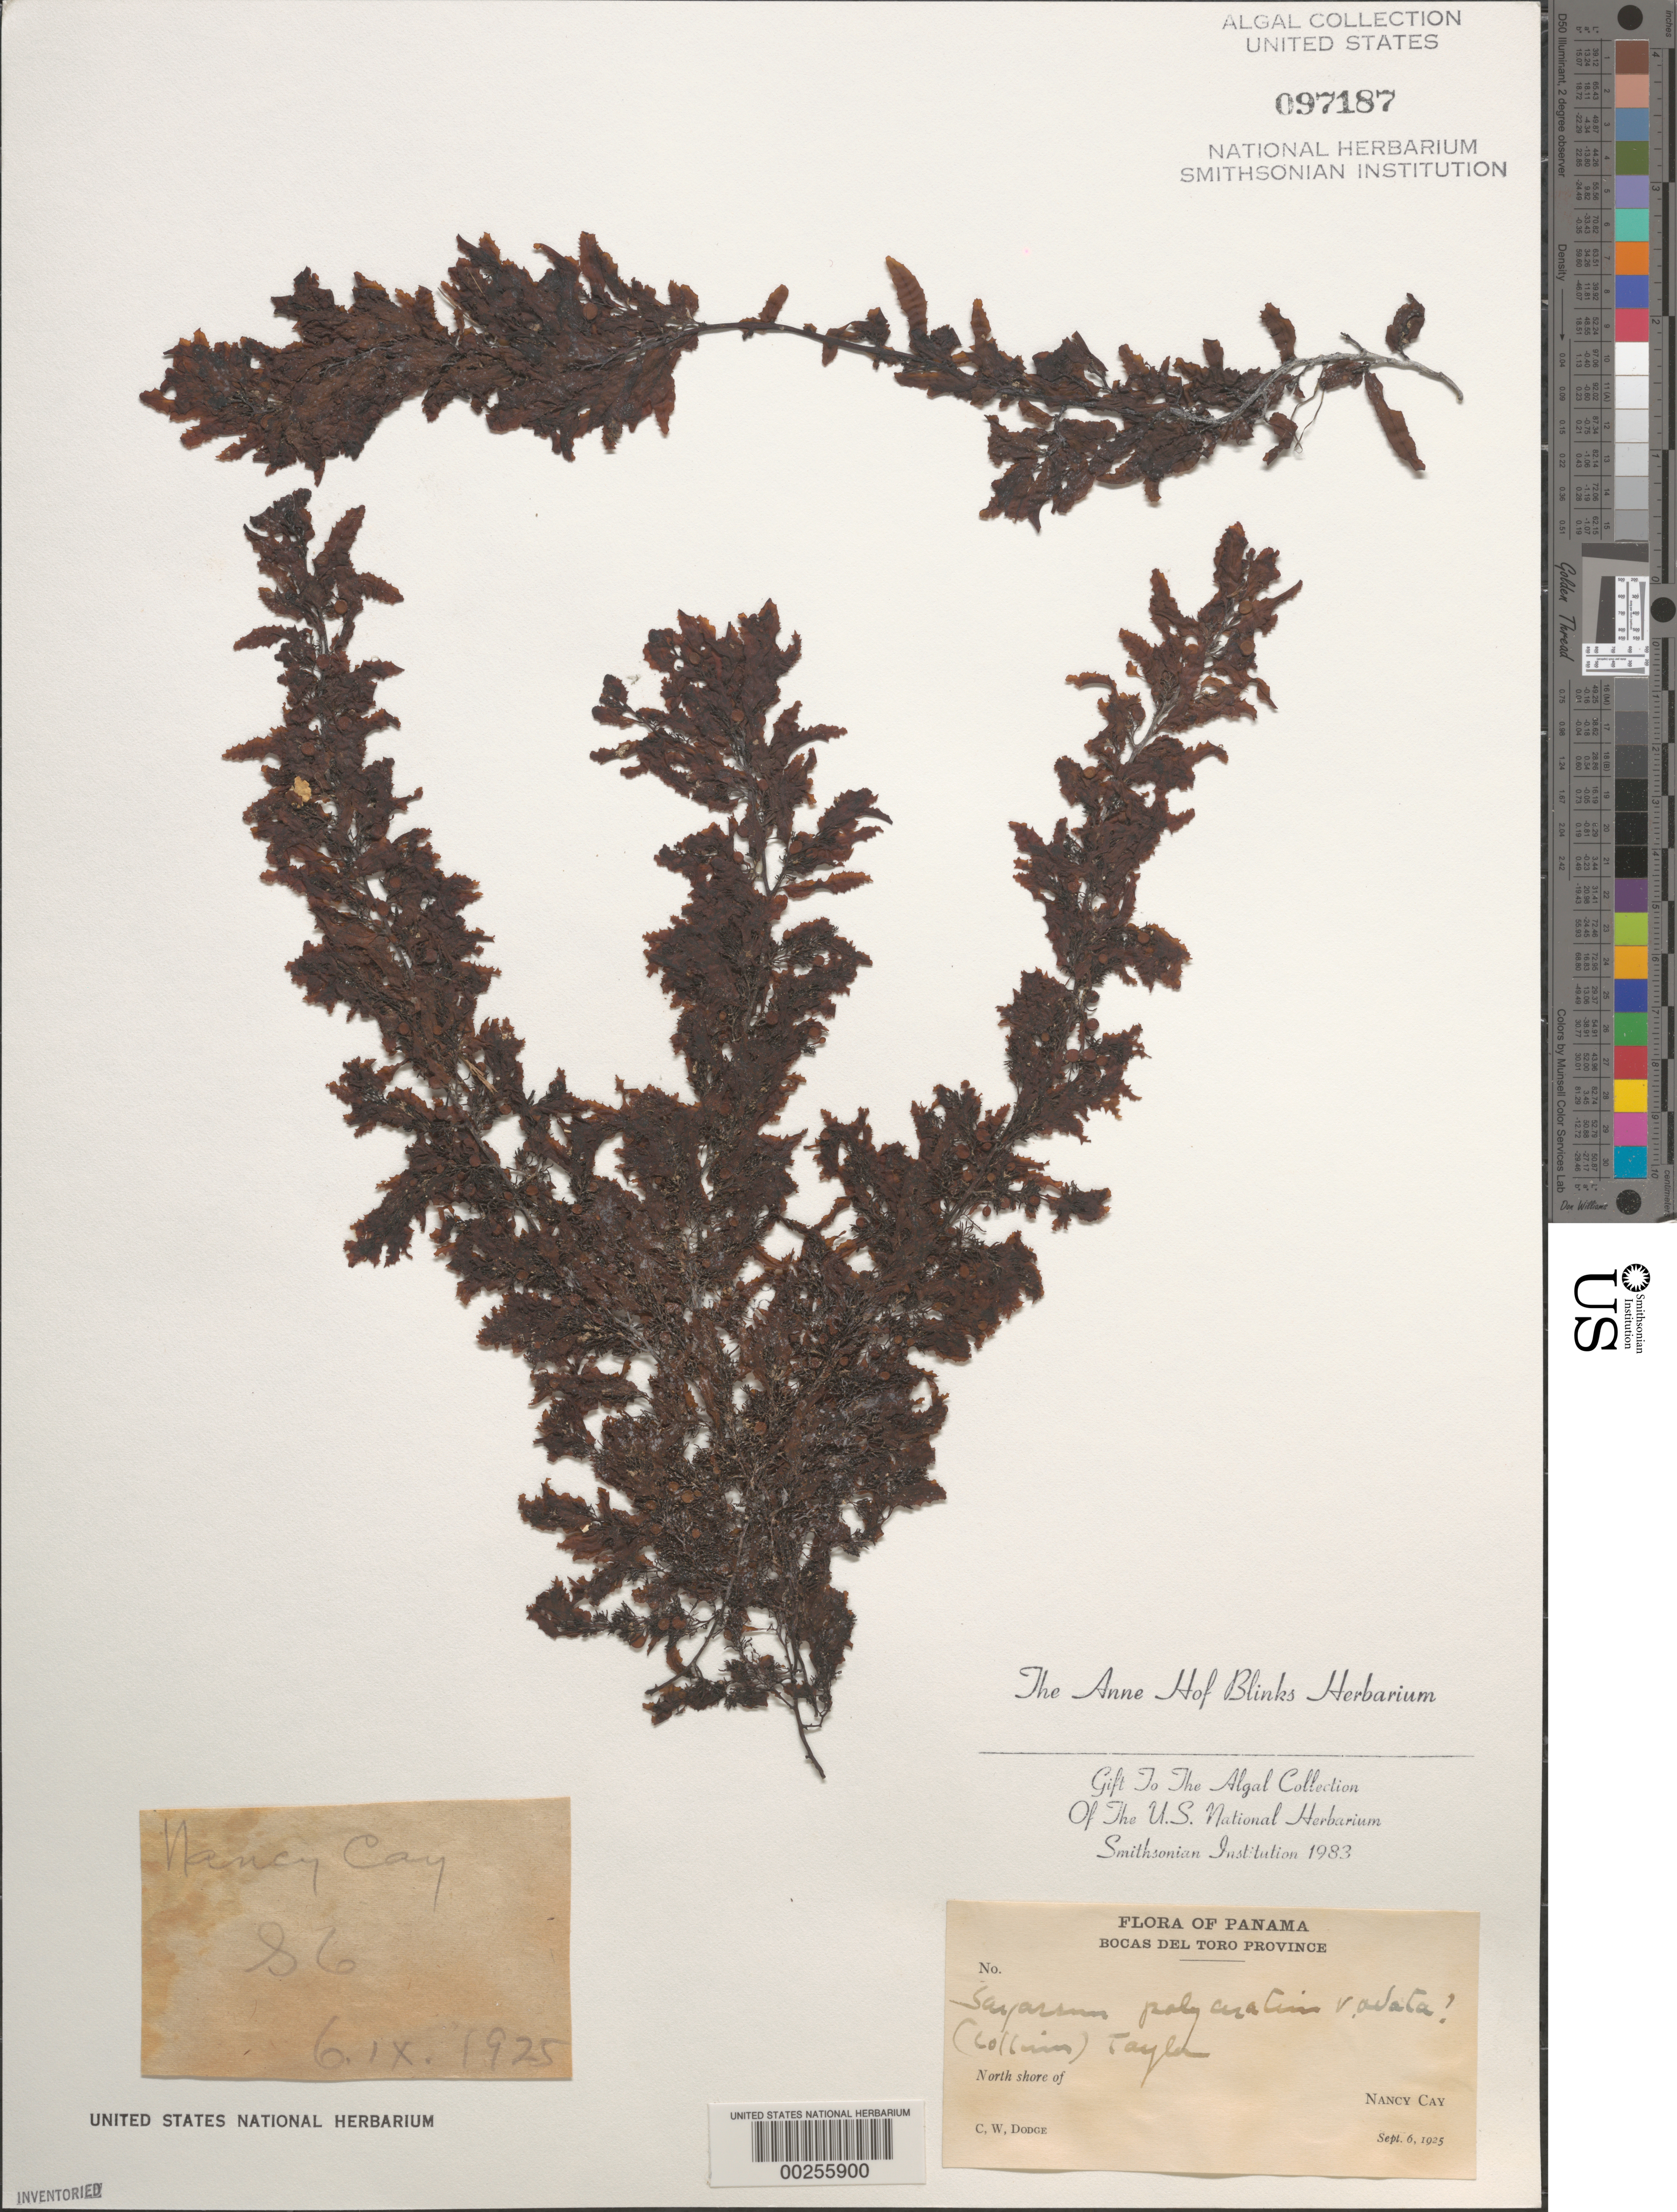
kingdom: Chromista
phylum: Ochrophyta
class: Phaeophyceae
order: Fucales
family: Sargassaceae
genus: Sargassum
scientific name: Sargassum polyceratium var. ovata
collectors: C. Dodge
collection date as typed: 06 Sep 1925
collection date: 1925-09-06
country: Panama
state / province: Bocas del Toro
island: Cayo Nancy (Nancy Cay)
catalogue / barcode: US 97187